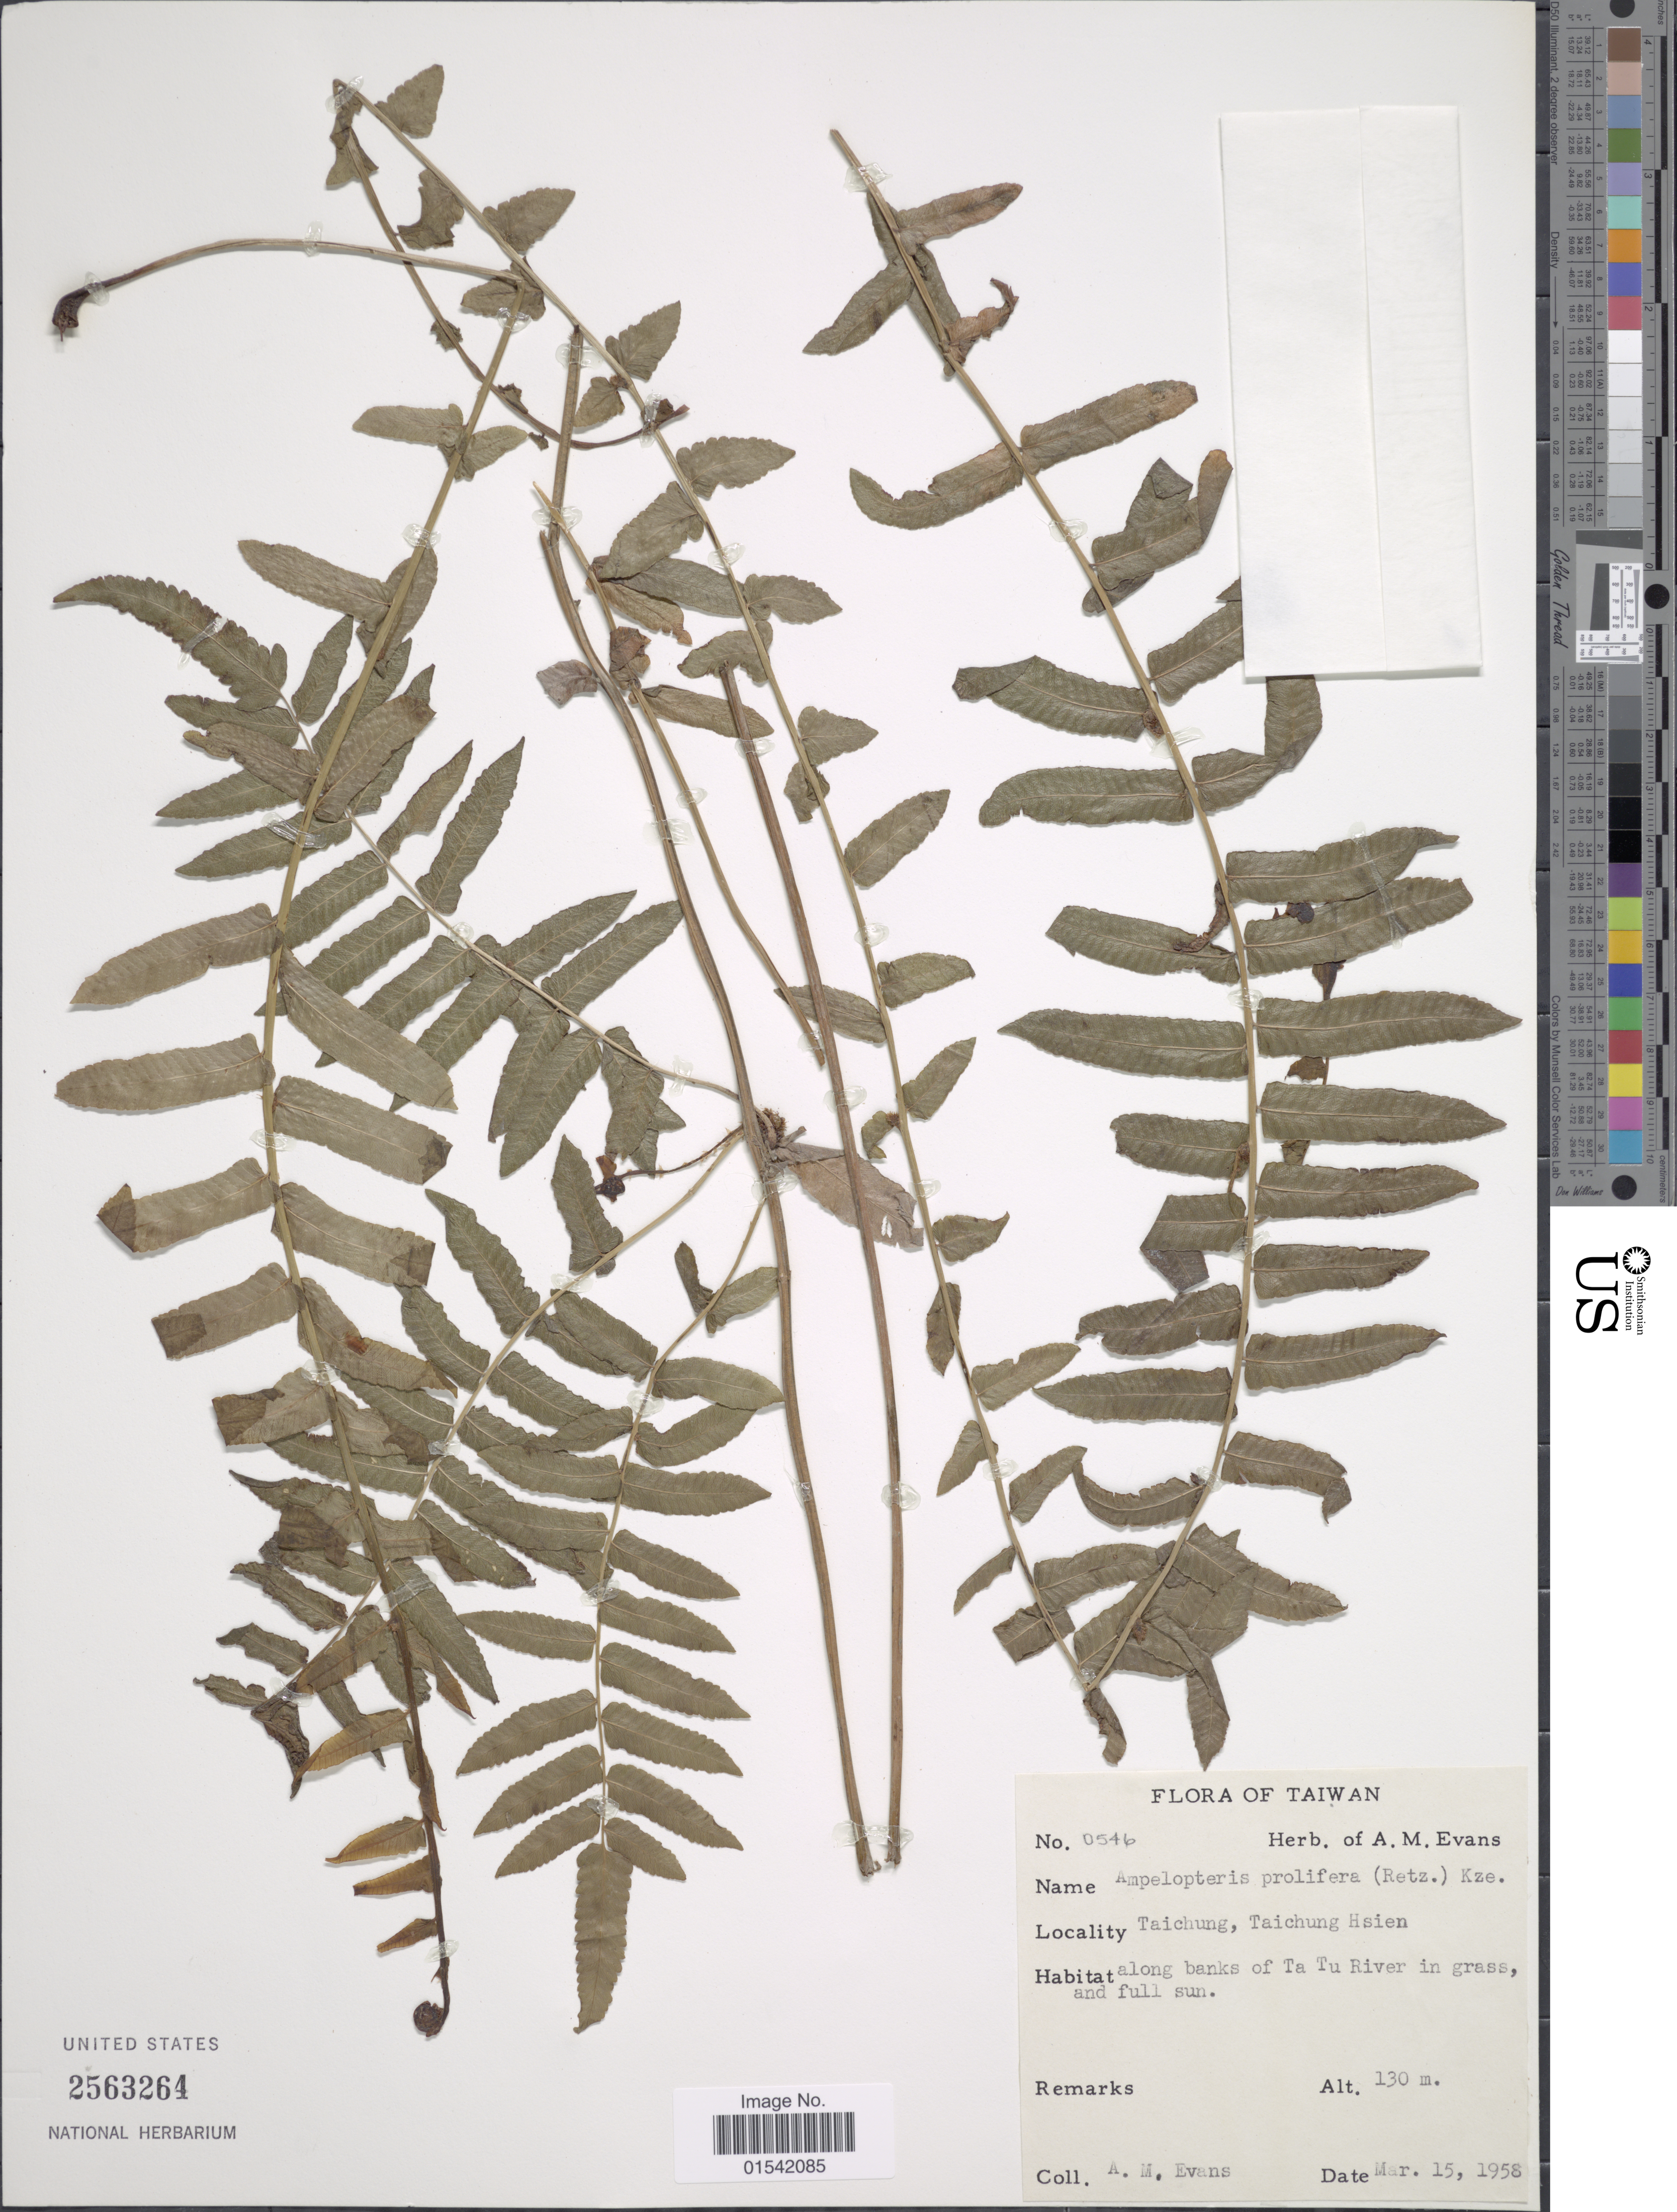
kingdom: Plantae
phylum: Tracheophyta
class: Polypodiopsida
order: Polypodiales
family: Thelypteridaceae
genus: Ampelopteris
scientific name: Ampelopteris prolifera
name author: (Retz.) Copel.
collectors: A. M. Evans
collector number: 0546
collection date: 1958-03-15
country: Taiwan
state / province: Taichung City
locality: Taichung, Taichung Hsien, along banks of Ta Tu River in grass, and full sun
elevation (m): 130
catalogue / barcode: US 2563264